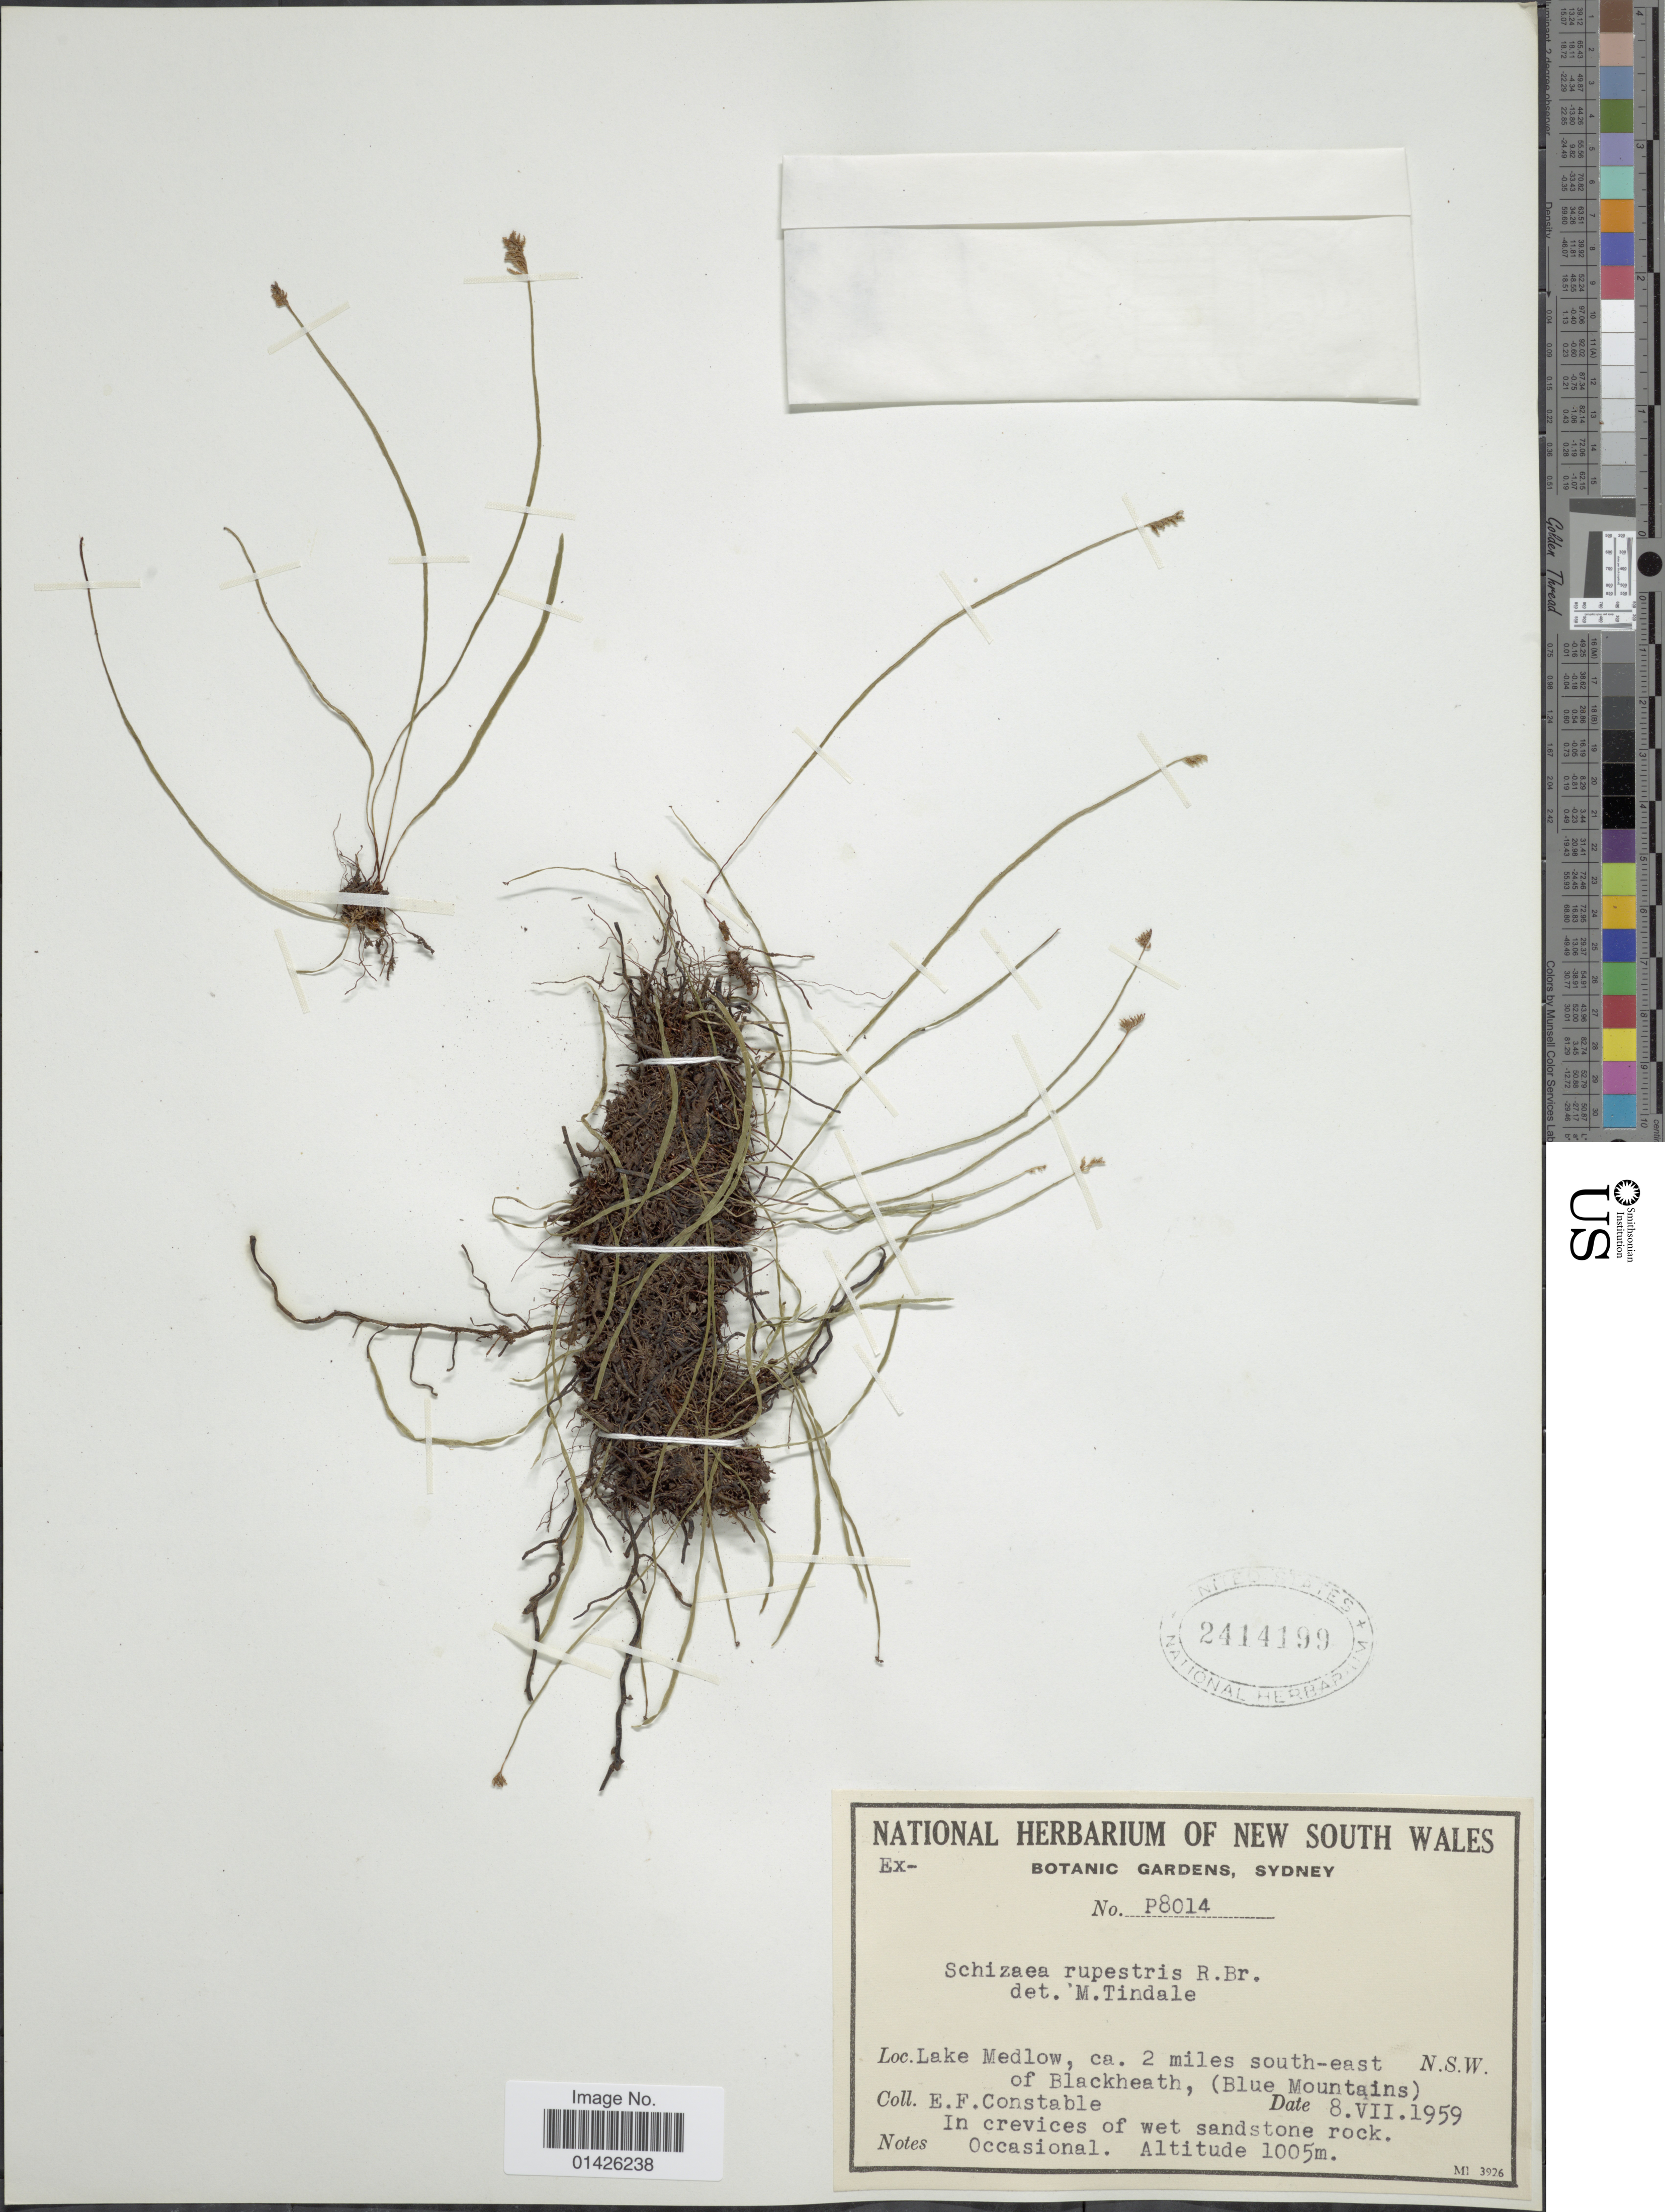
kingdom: Plantae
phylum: Tracheophyta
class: Polypodiopsida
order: Schizaeales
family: Schizaeaceae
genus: Schizaea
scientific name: Schizaea rupestris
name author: R. Br.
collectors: E. F. Constable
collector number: P8014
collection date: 1959-07-08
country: Australia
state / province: New South Wales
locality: Lake Medlow, ca 2 miles south-east of Blackheath, (Blue Mountains)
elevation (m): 1005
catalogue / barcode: US 2414199